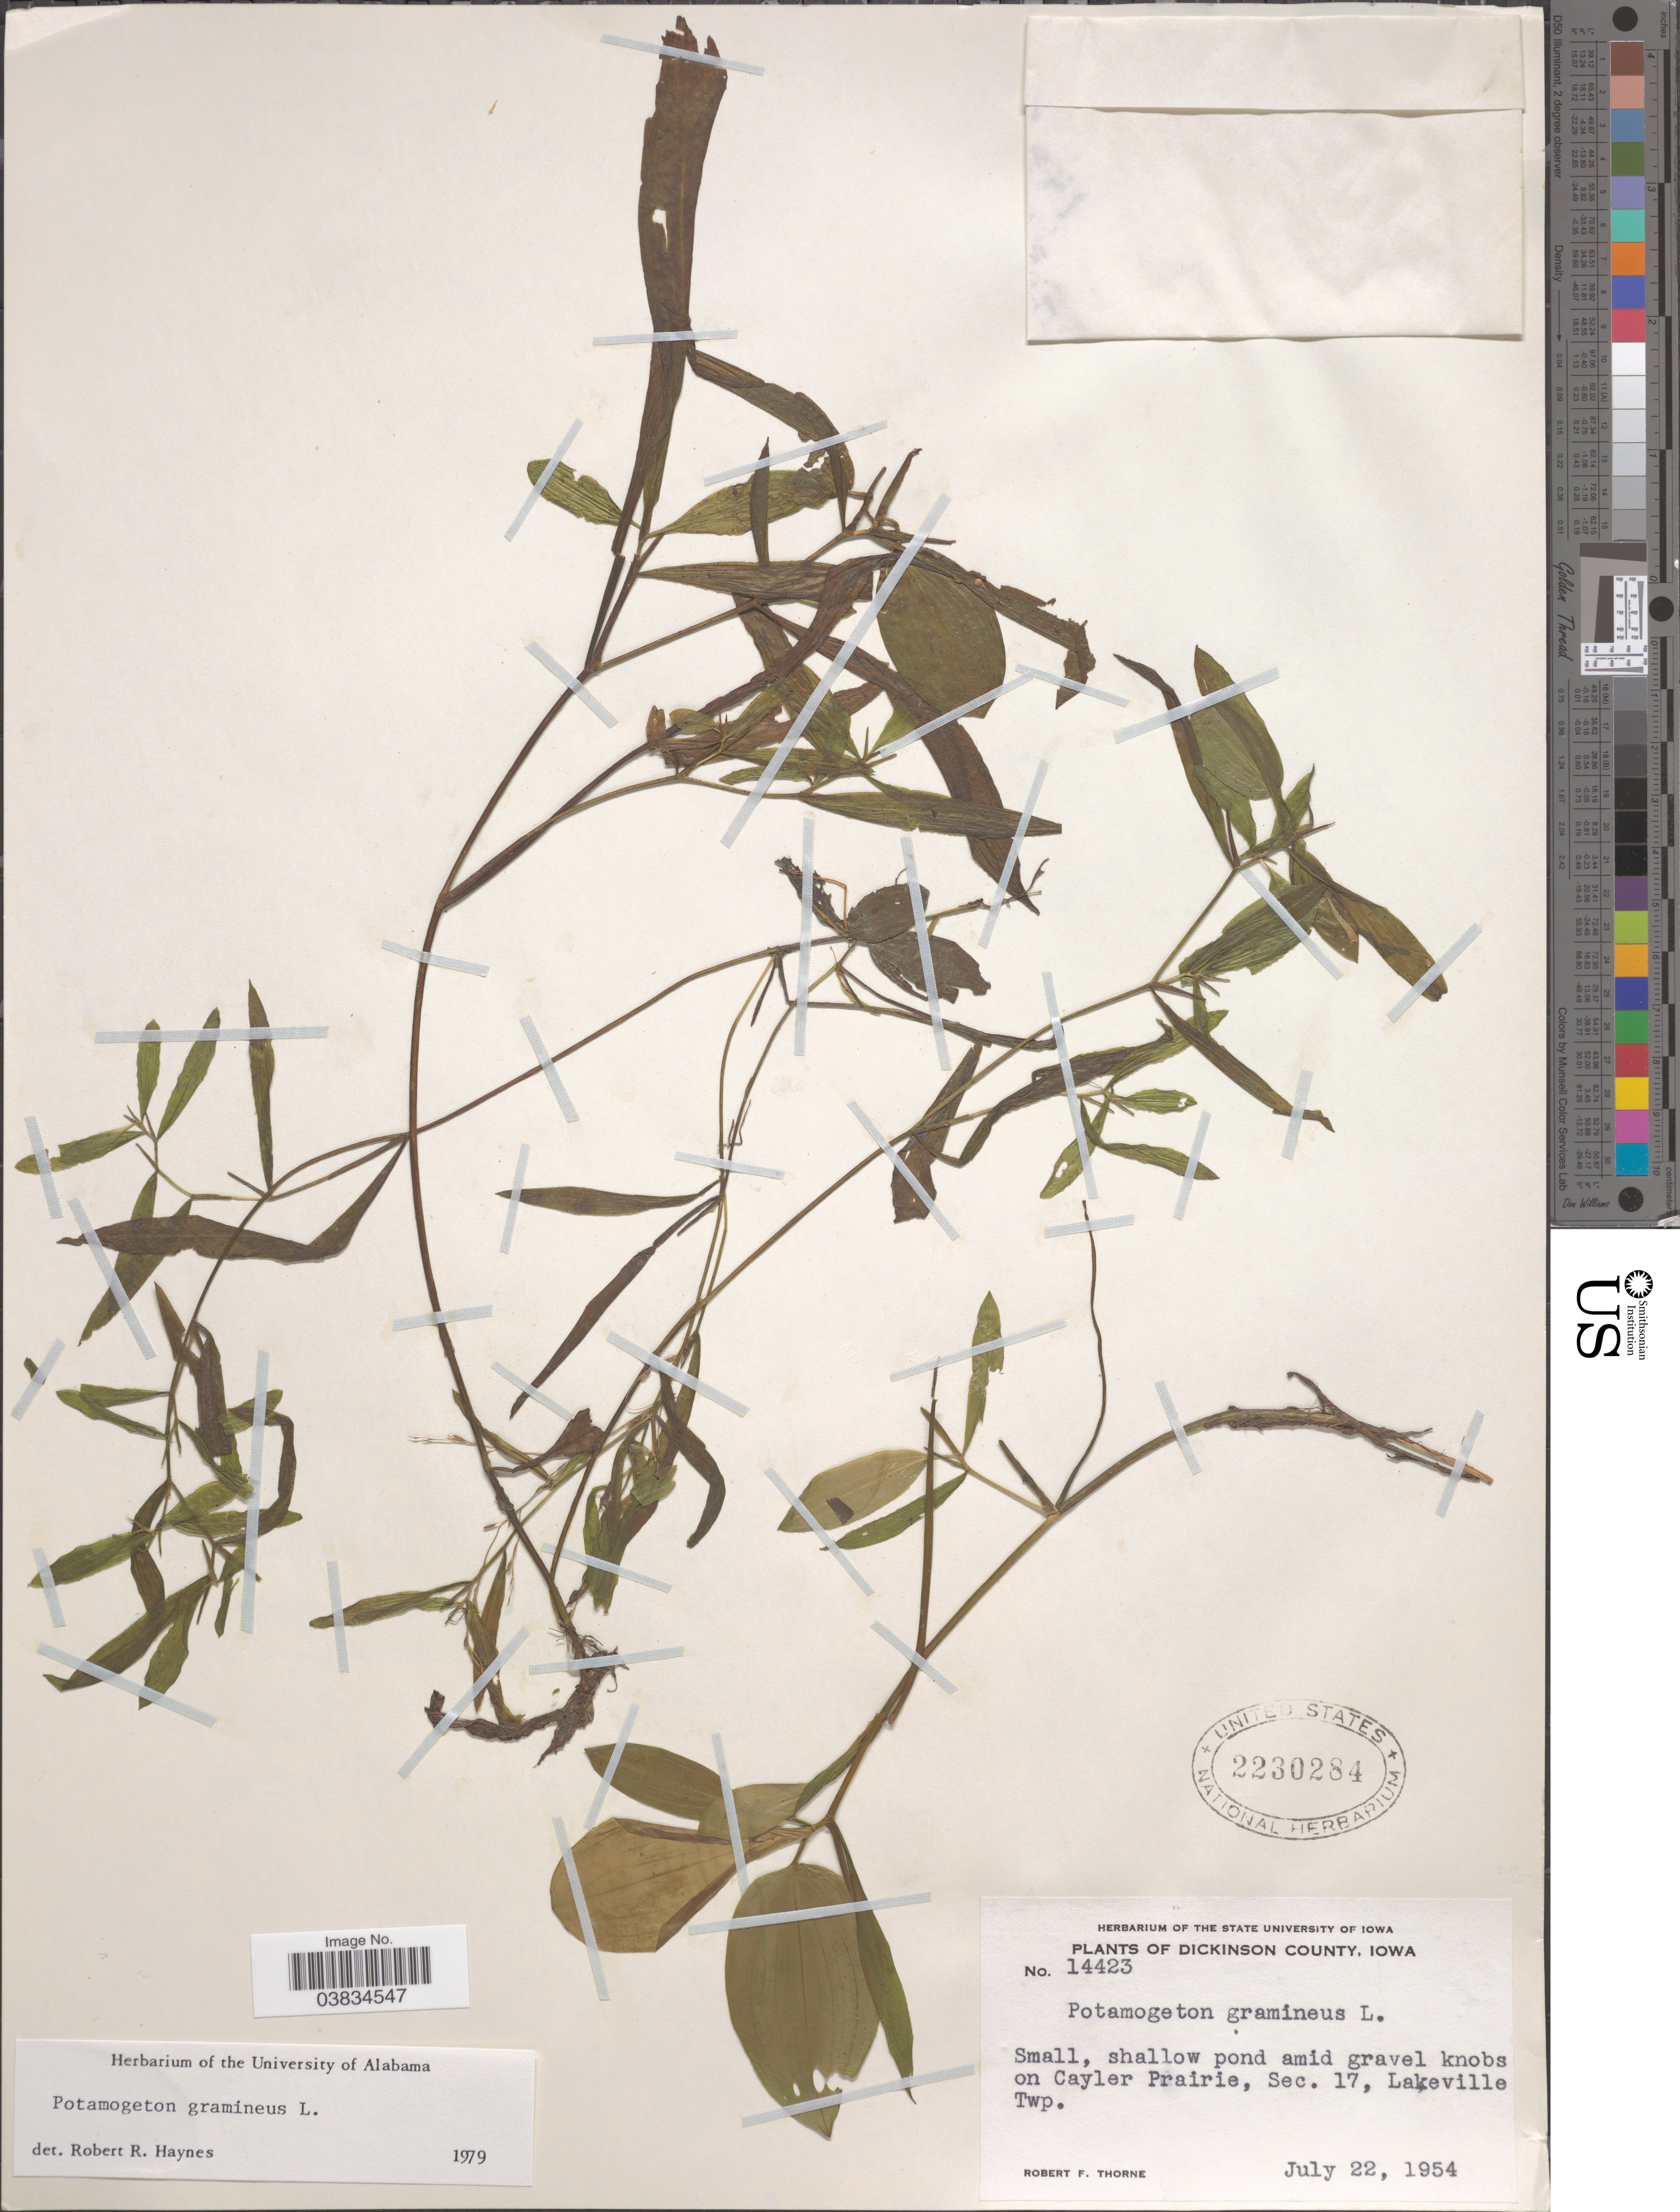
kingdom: Plantae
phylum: Tracheophyta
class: Liliopsida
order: Alismatales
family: Potamogetonaceae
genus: Potamogeton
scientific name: Potamogeton gramineus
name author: L.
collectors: R. F. Thorne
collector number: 14423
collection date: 1954-07-22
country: United States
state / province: Iowa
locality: Dickinson County. On Cayler Prairie, Sec. 17, Lakeville Twp.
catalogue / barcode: US 2230284